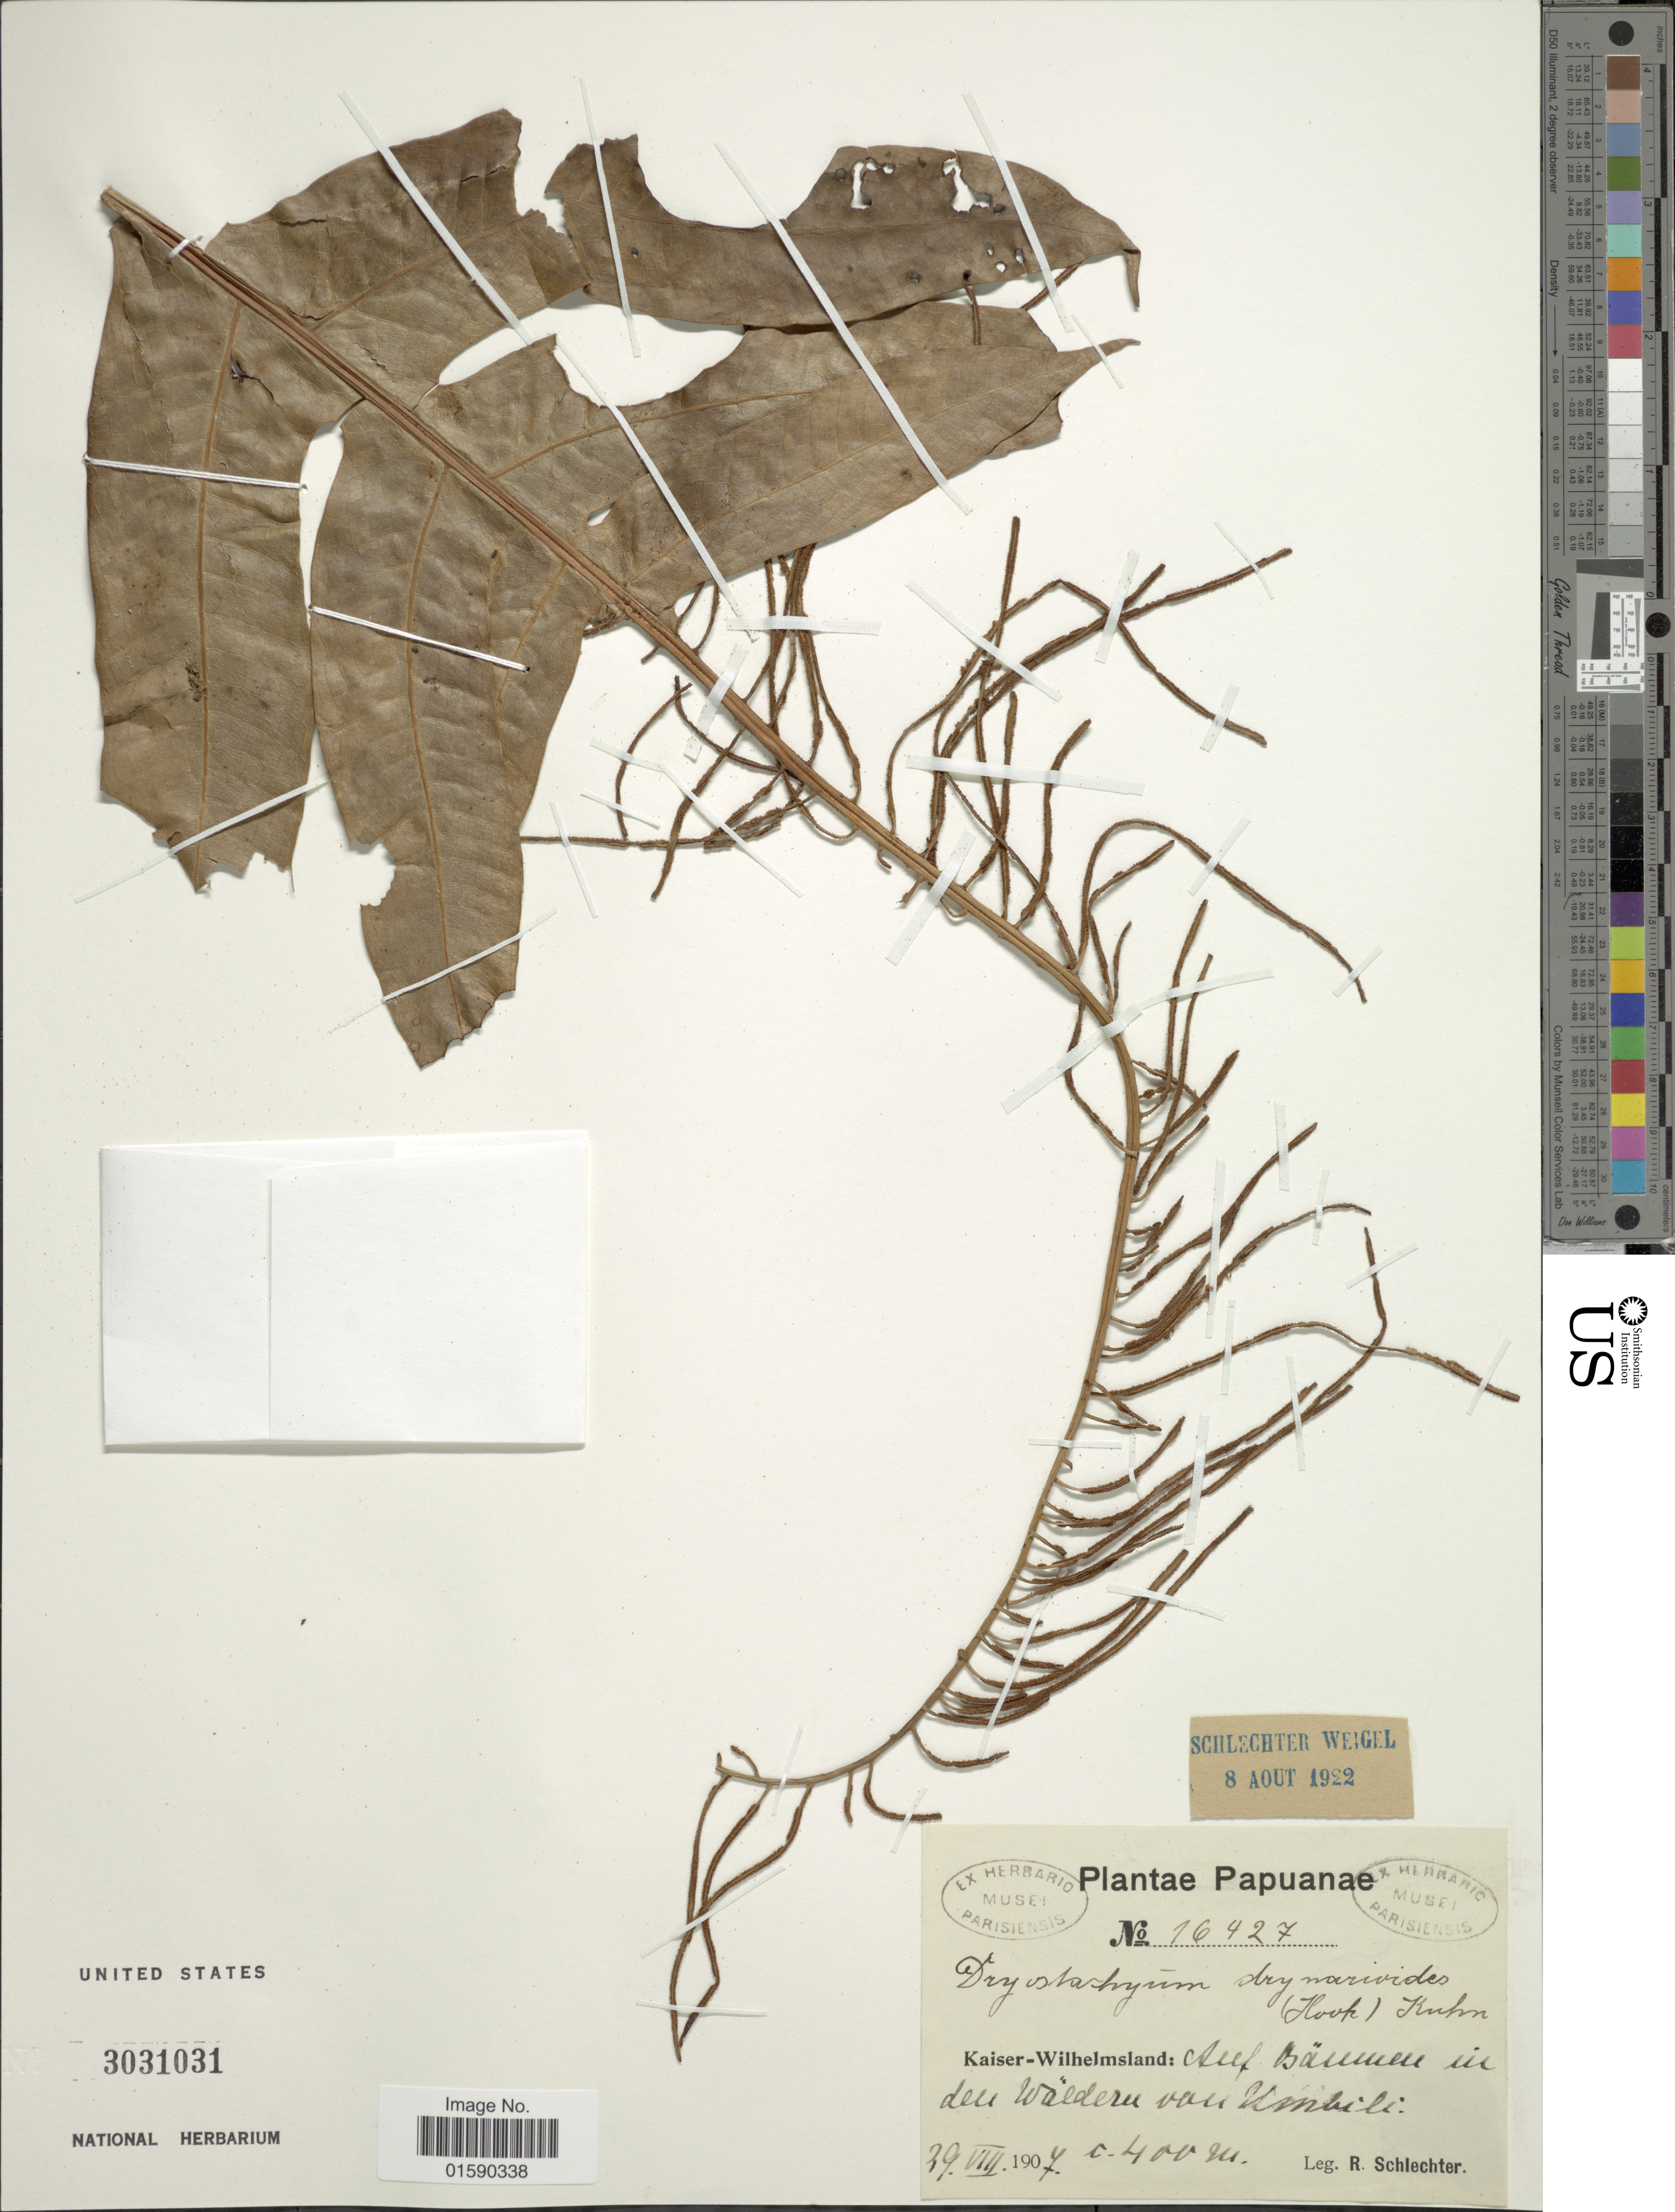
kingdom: Plantae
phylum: Tracheophyta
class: Polypodiopsida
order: Polypodiales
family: Polypodiaceae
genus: Aglaomorpha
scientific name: Aglaomorpha drynarioides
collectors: F. R. R. Schlechter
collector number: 16427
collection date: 1907-08-29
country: Papua New Guinea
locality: Papuanae, Kaiser-Wilhelmsland: Auf Bäumen in den Wäldern von Umbili.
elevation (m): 400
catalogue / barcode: US 3031031